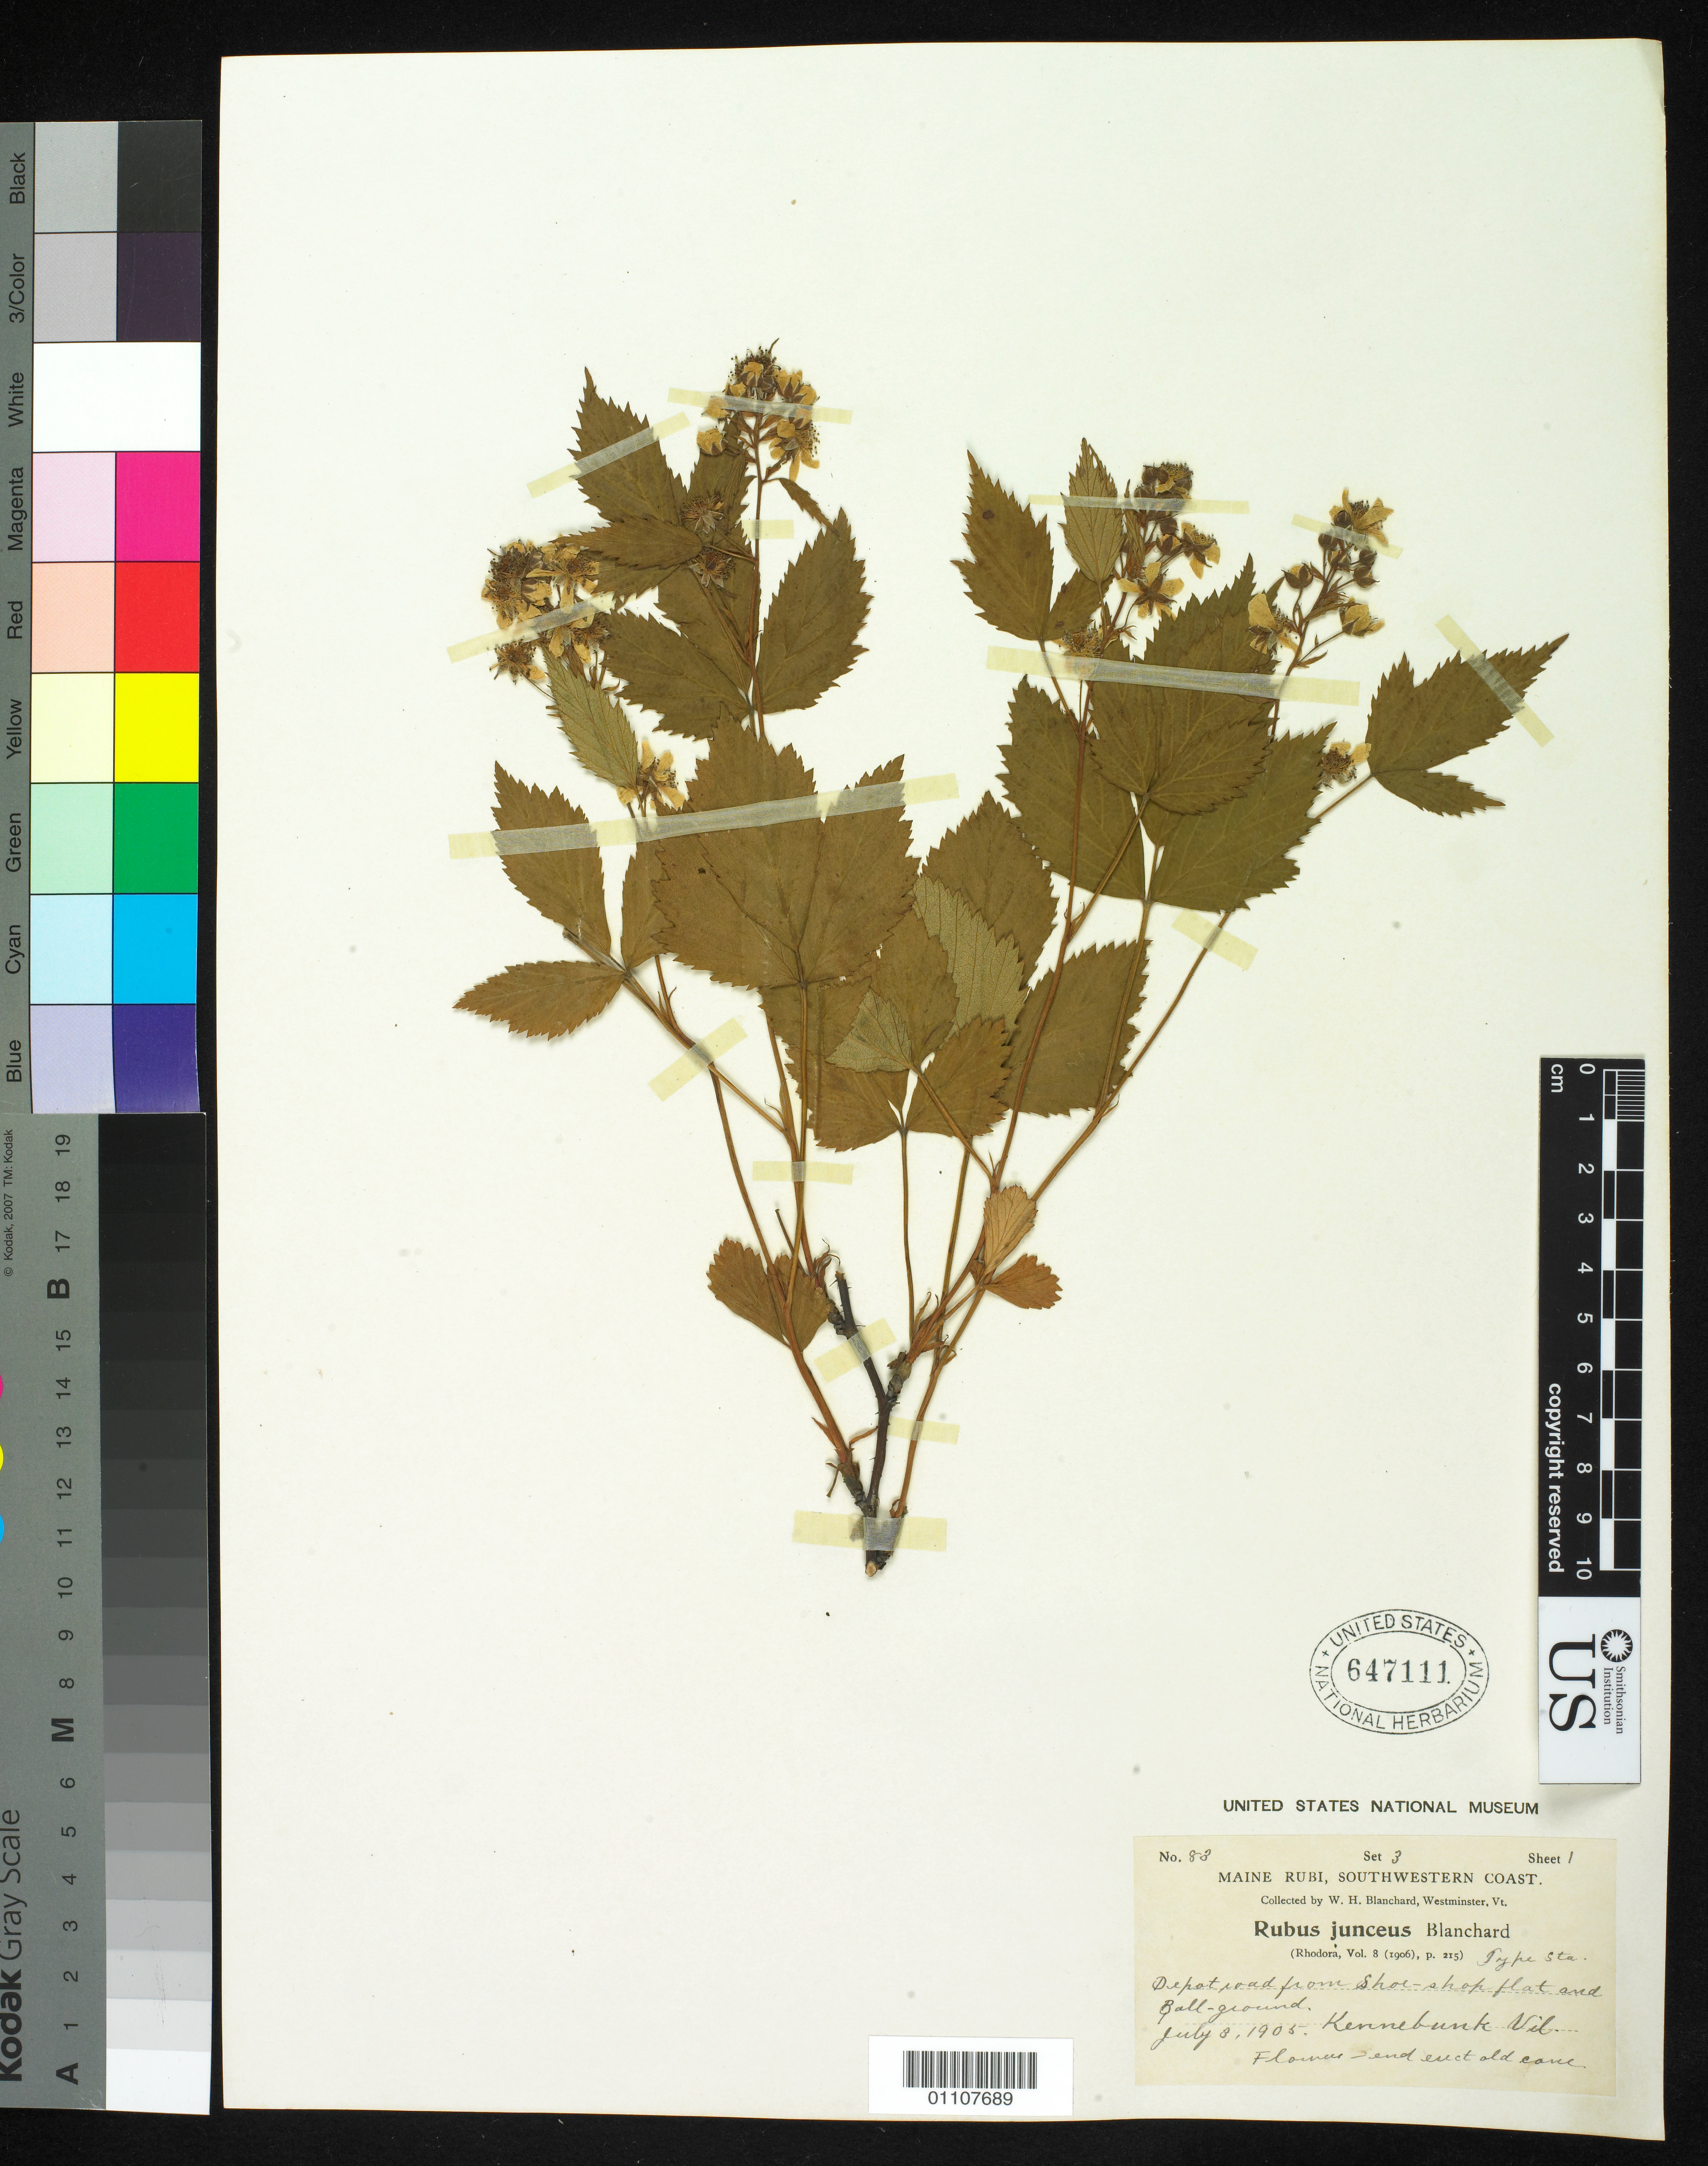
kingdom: Plantae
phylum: Tracheophyta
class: Magnoliopsida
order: Rosales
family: Rosaceae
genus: Rubus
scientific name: Rubus junceus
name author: Blanch.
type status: Syntype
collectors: W. H. Blanchard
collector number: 83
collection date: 1905-07-03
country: United States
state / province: Maine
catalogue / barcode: US 647111